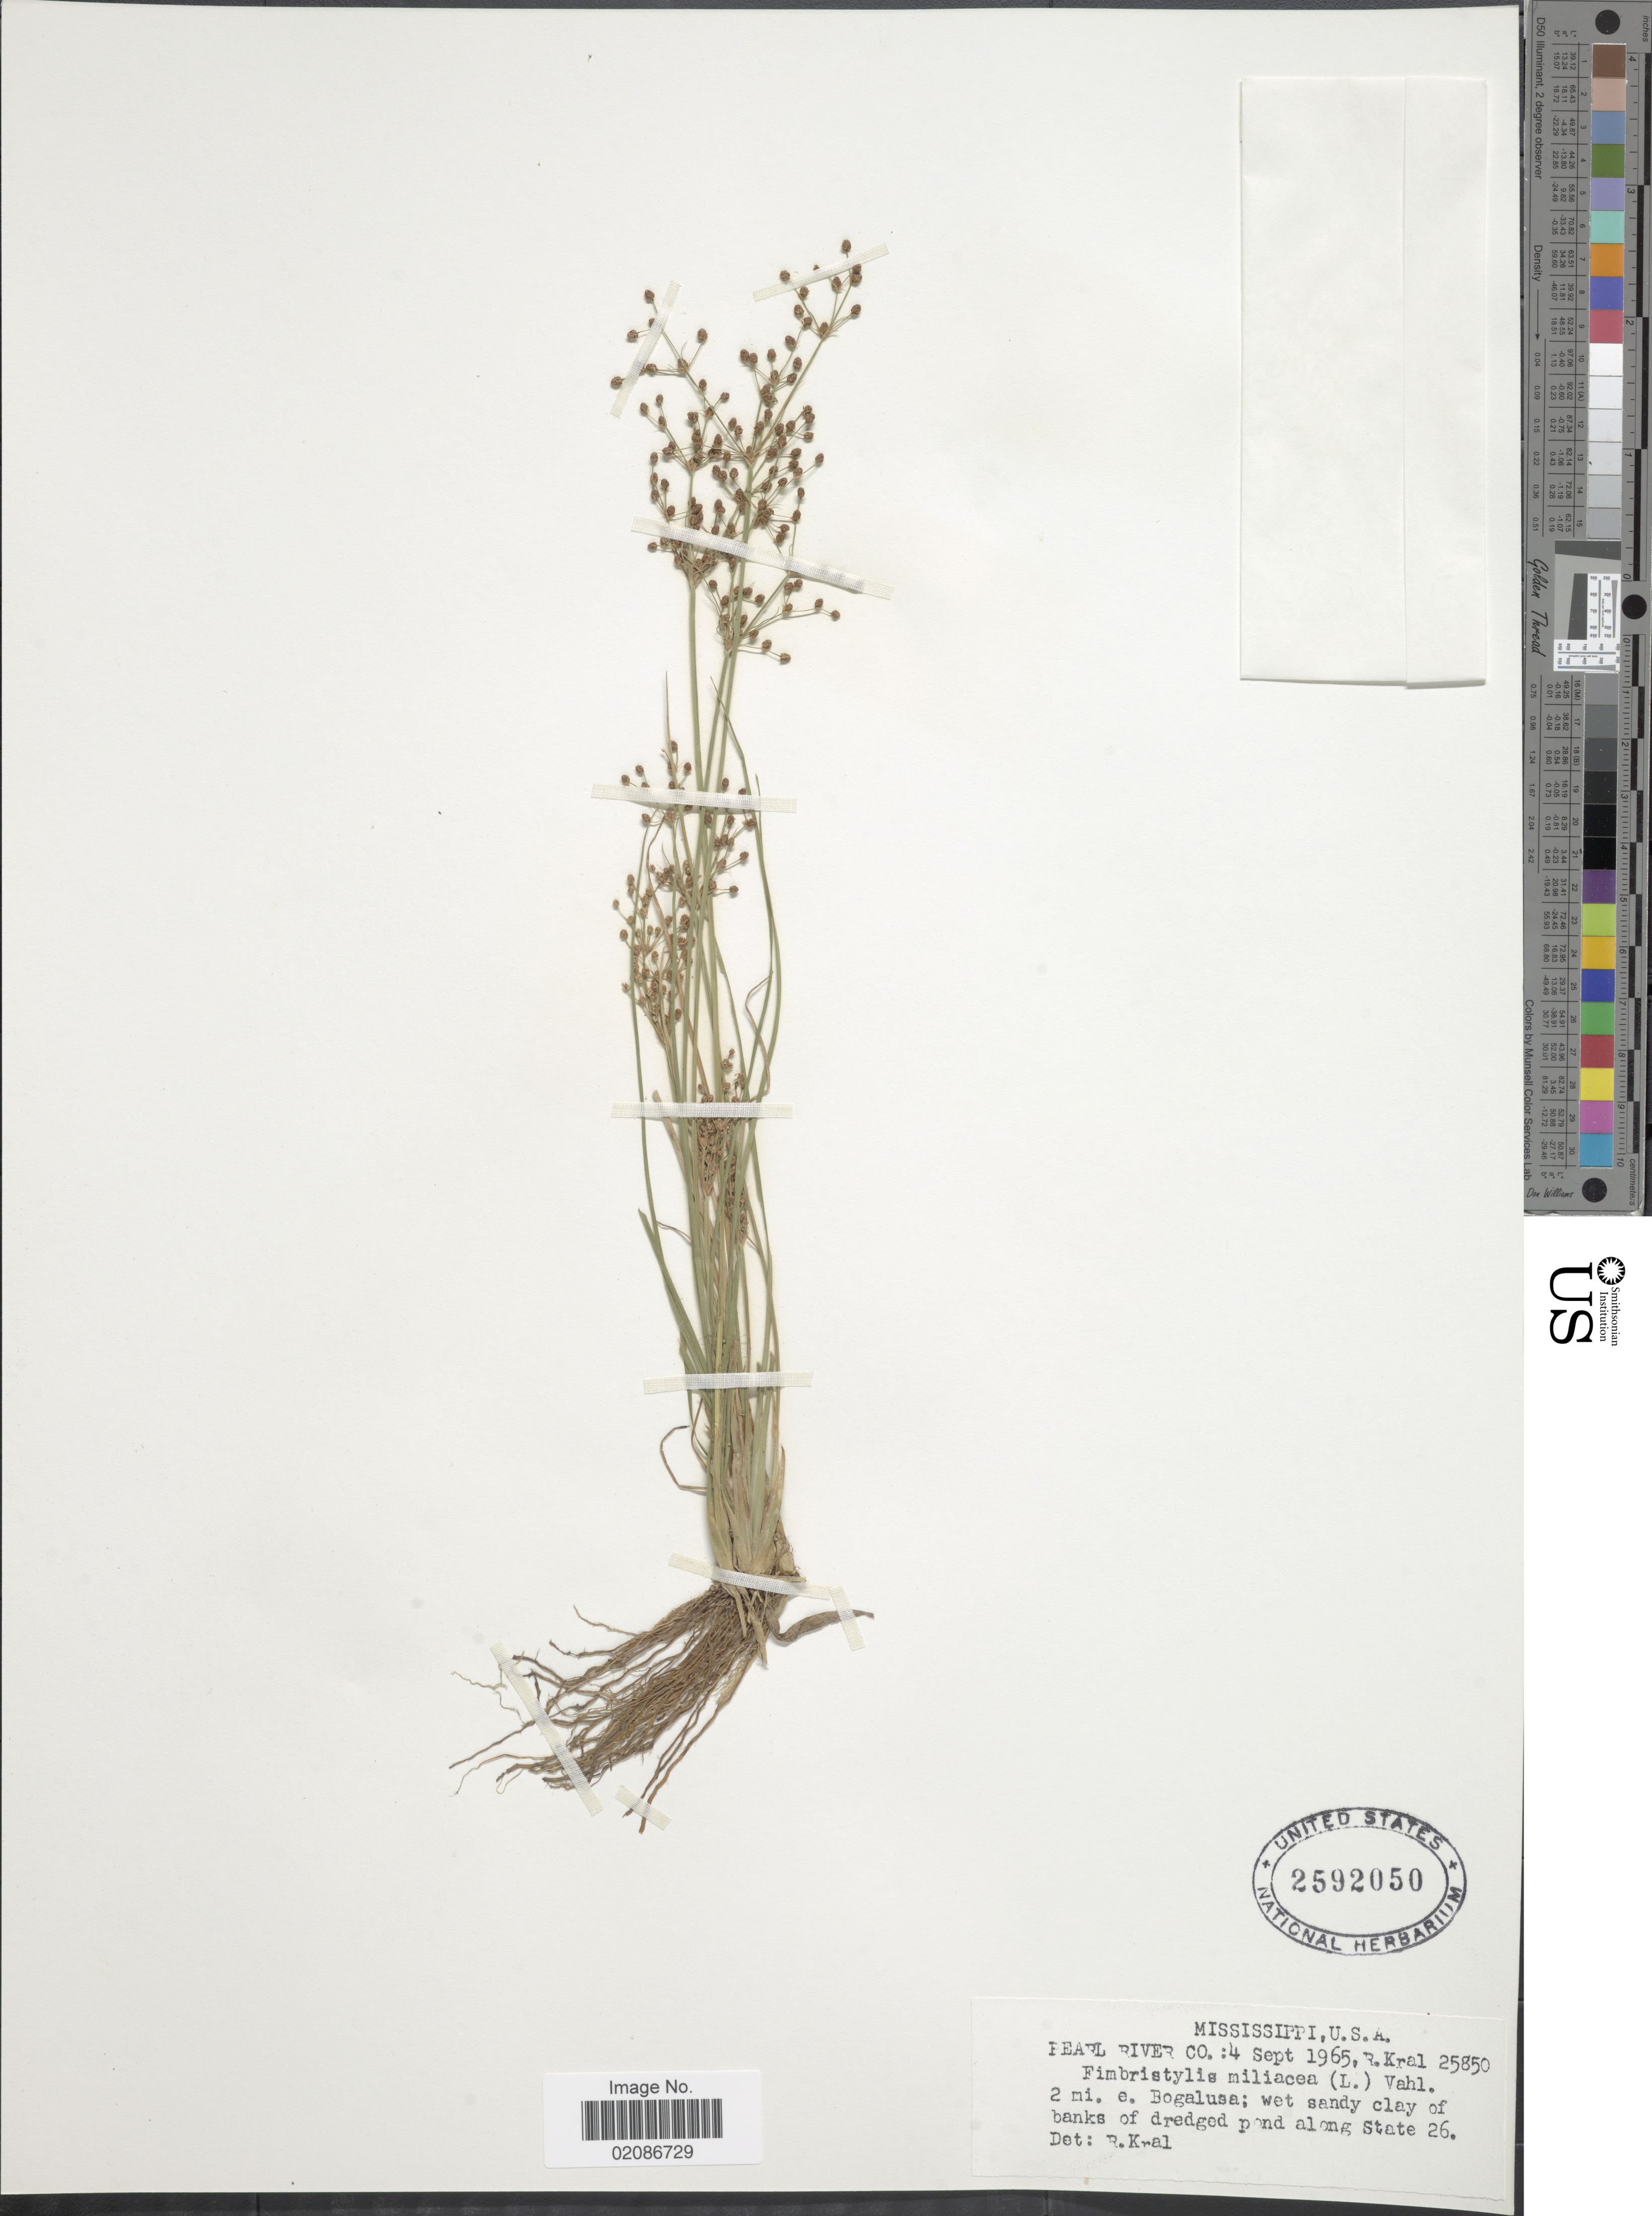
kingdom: Plantae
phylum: Tracheophyta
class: Liliopsida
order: Poales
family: Cyperaceae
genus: Fimbristylis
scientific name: Fimbristylis littoralis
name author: Gaudich.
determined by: Strong, M. T., (US), Smithsonian Institution - National Museum of Natural History (UNITED STATES)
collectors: R. Kral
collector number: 25850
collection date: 1965-09-04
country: United States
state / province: Mississippi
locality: Pearl River Co. 2 mi. e. Bogalusa; wet sandy clay of banks of dredged pond along State 26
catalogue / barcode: US 2592050